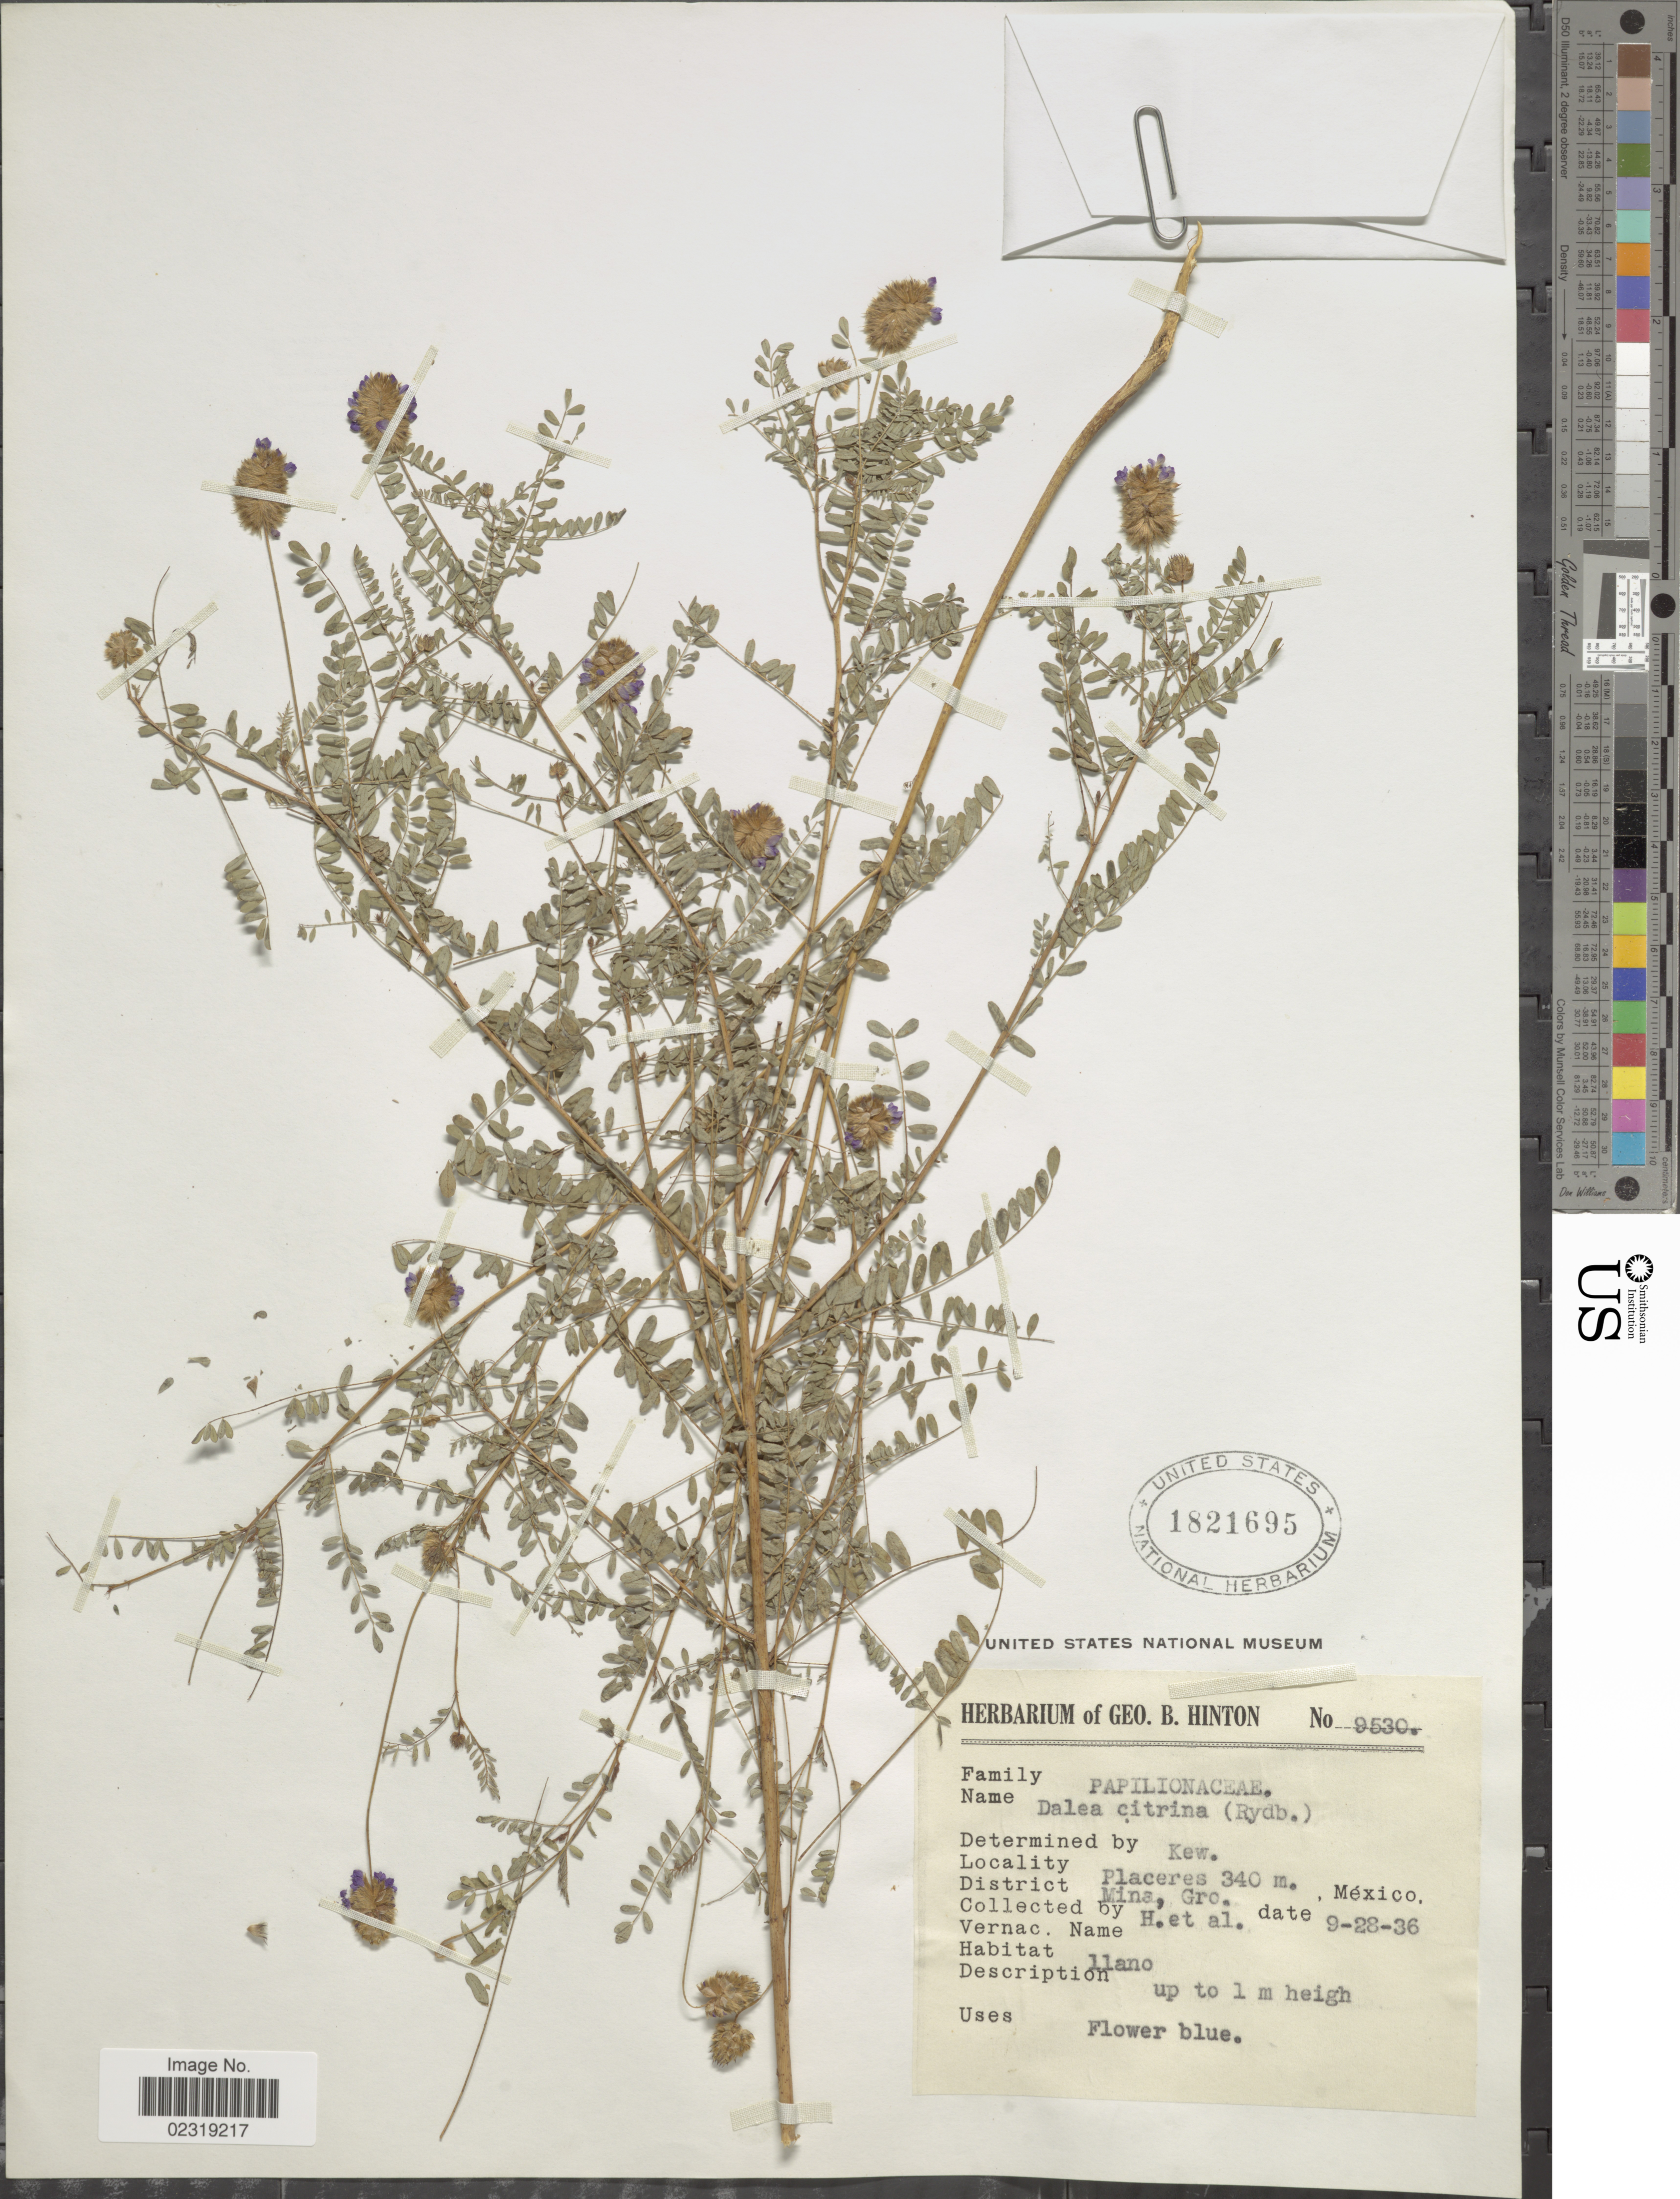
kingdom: Plantae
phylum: Tracheophyta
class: Magnoliopsida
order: Fabales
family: Fabaceae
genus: Dalea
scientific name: Dalea foliolosa var. citrina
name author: (Aiton) Barneby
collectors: G. B. Hinton & et al.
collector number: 9530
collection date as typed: Transcribed d/m/y: 28/9/36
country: Mexico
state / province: Guerrero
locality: Placeres. District Mina, Gro., México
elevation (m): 340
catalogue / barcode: US 1821695